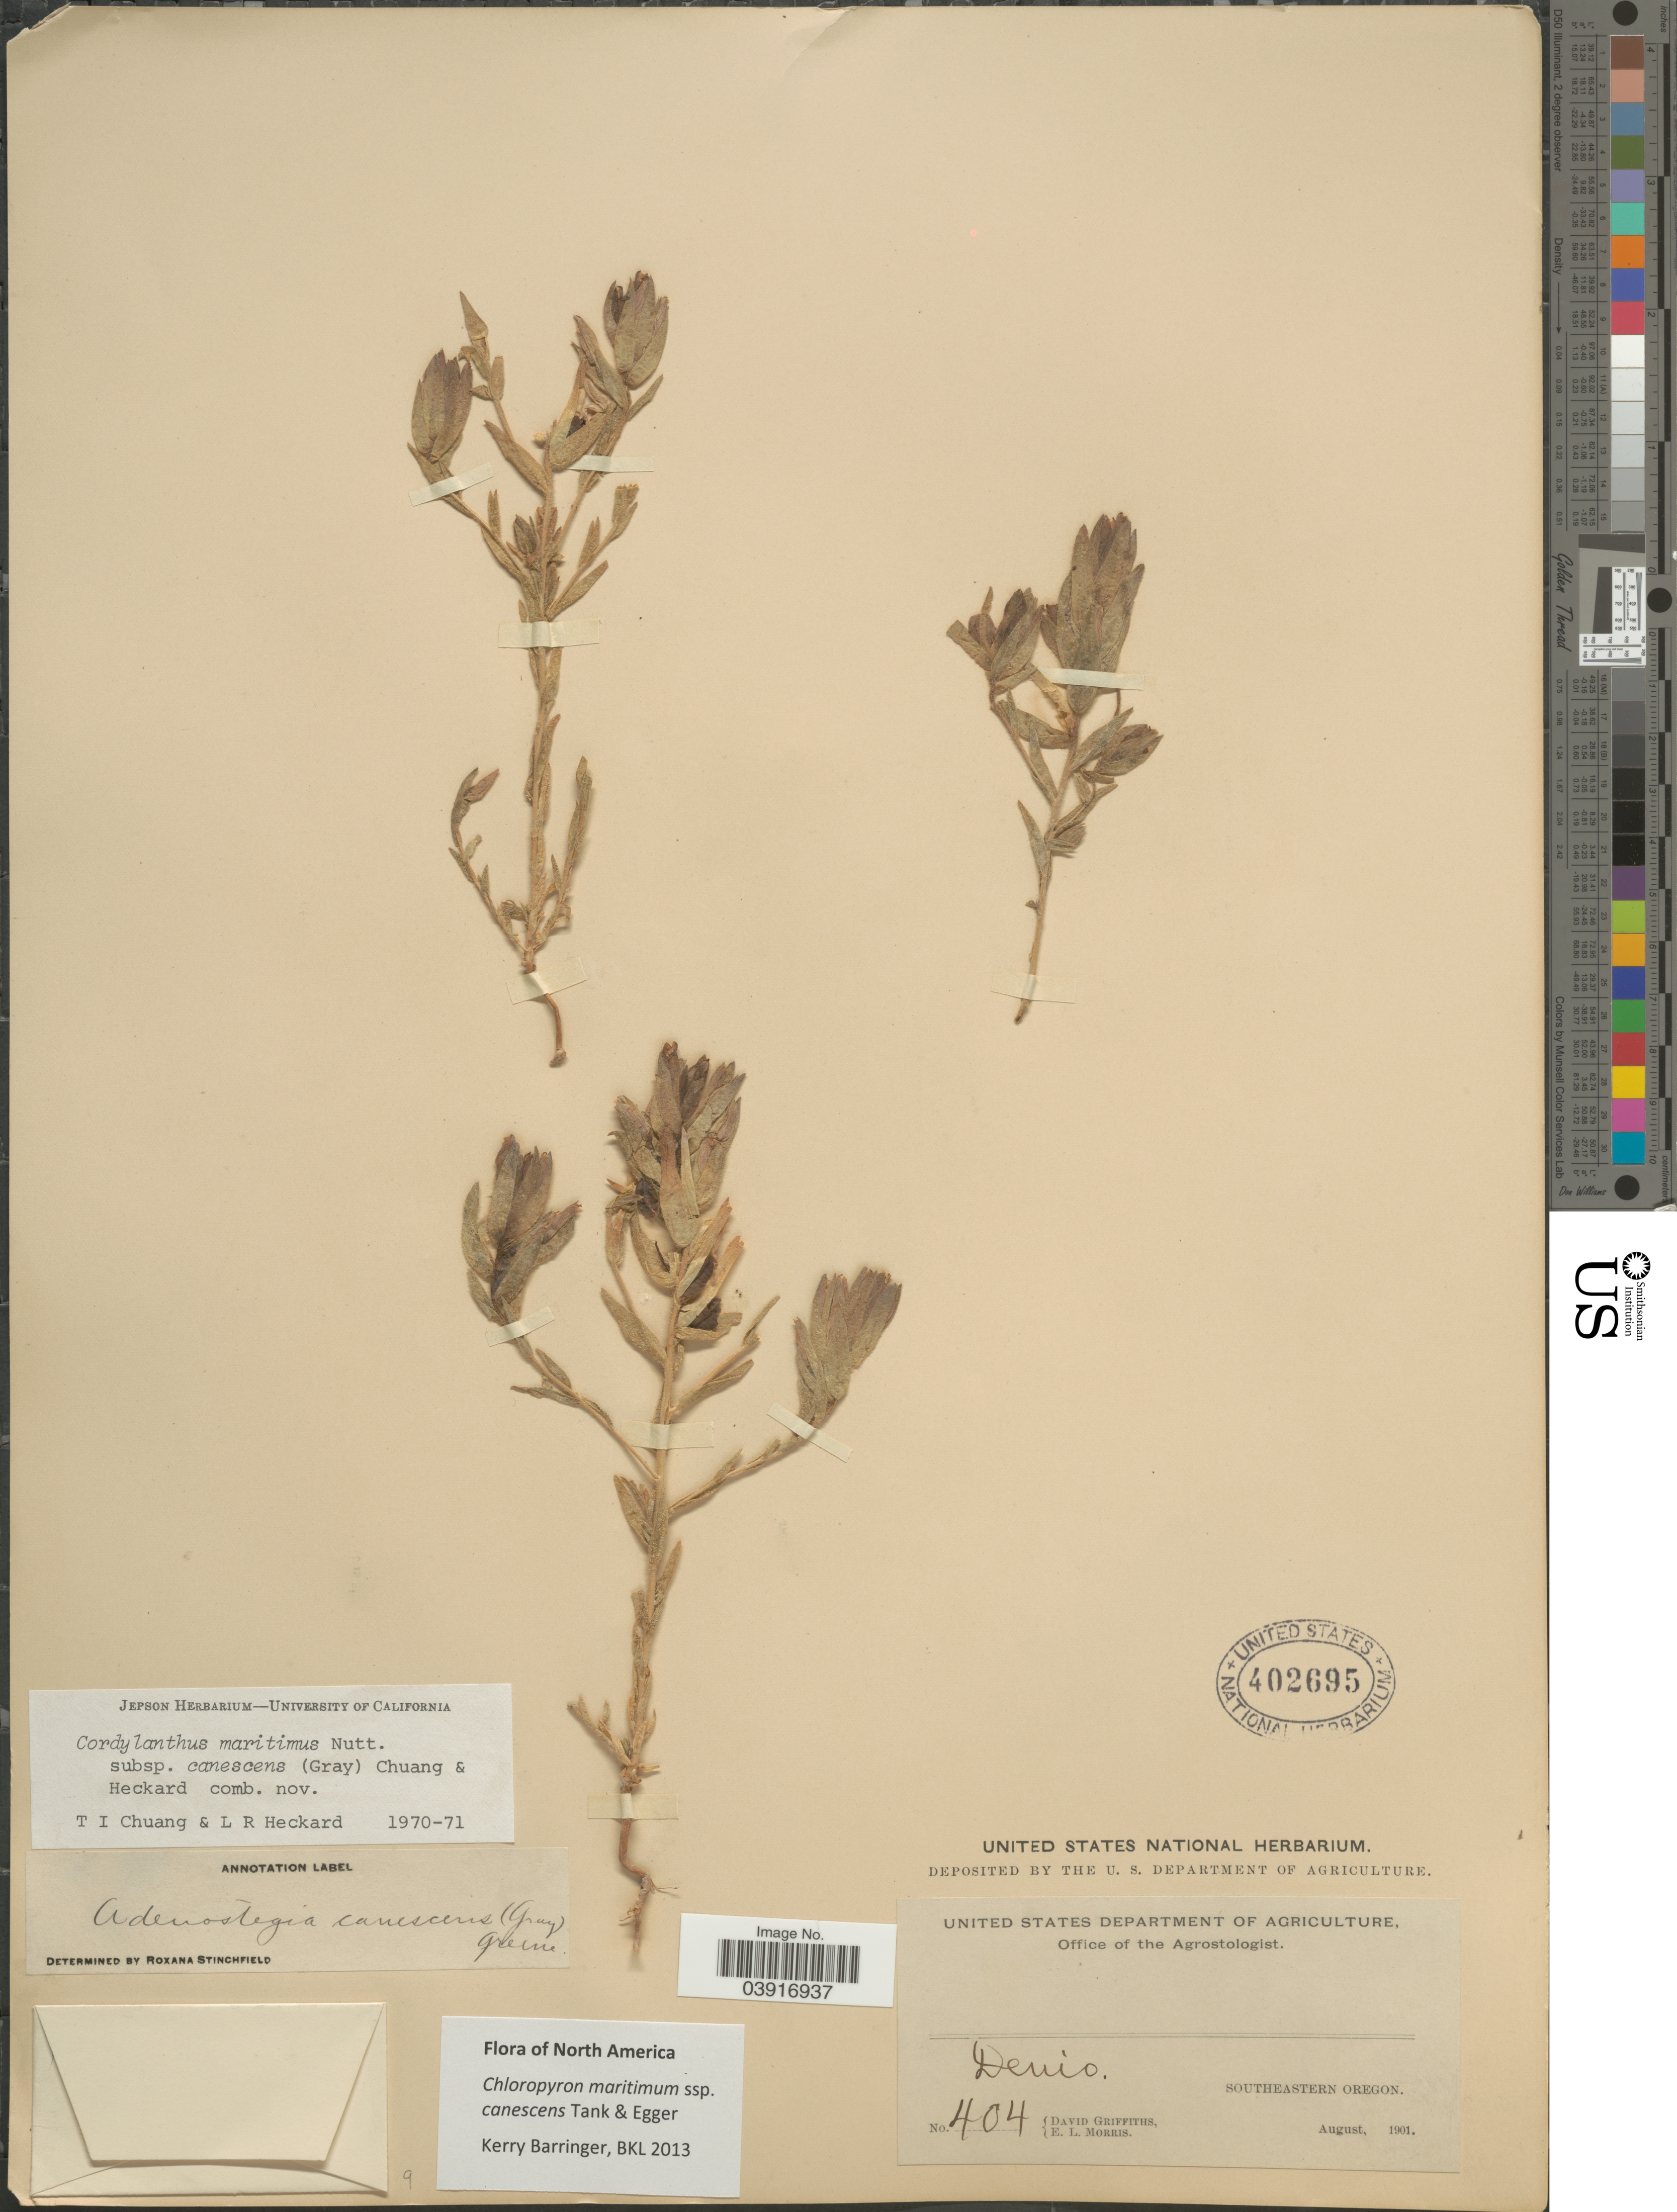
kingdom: Plantae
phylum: Tracheophyta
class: Magnoliopsida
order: Lamiales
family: Orobanchaceae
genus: Chloropyron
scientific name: Chloropyron maritimum subsp. canescens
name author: (A. Gray) Tank & J.M. Egger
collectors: D. Griffiths & E. Morris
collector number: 404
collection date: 1901-08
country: United States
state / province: Oregon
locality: Denio. Southeastern Oregon.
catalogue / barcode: US 402695